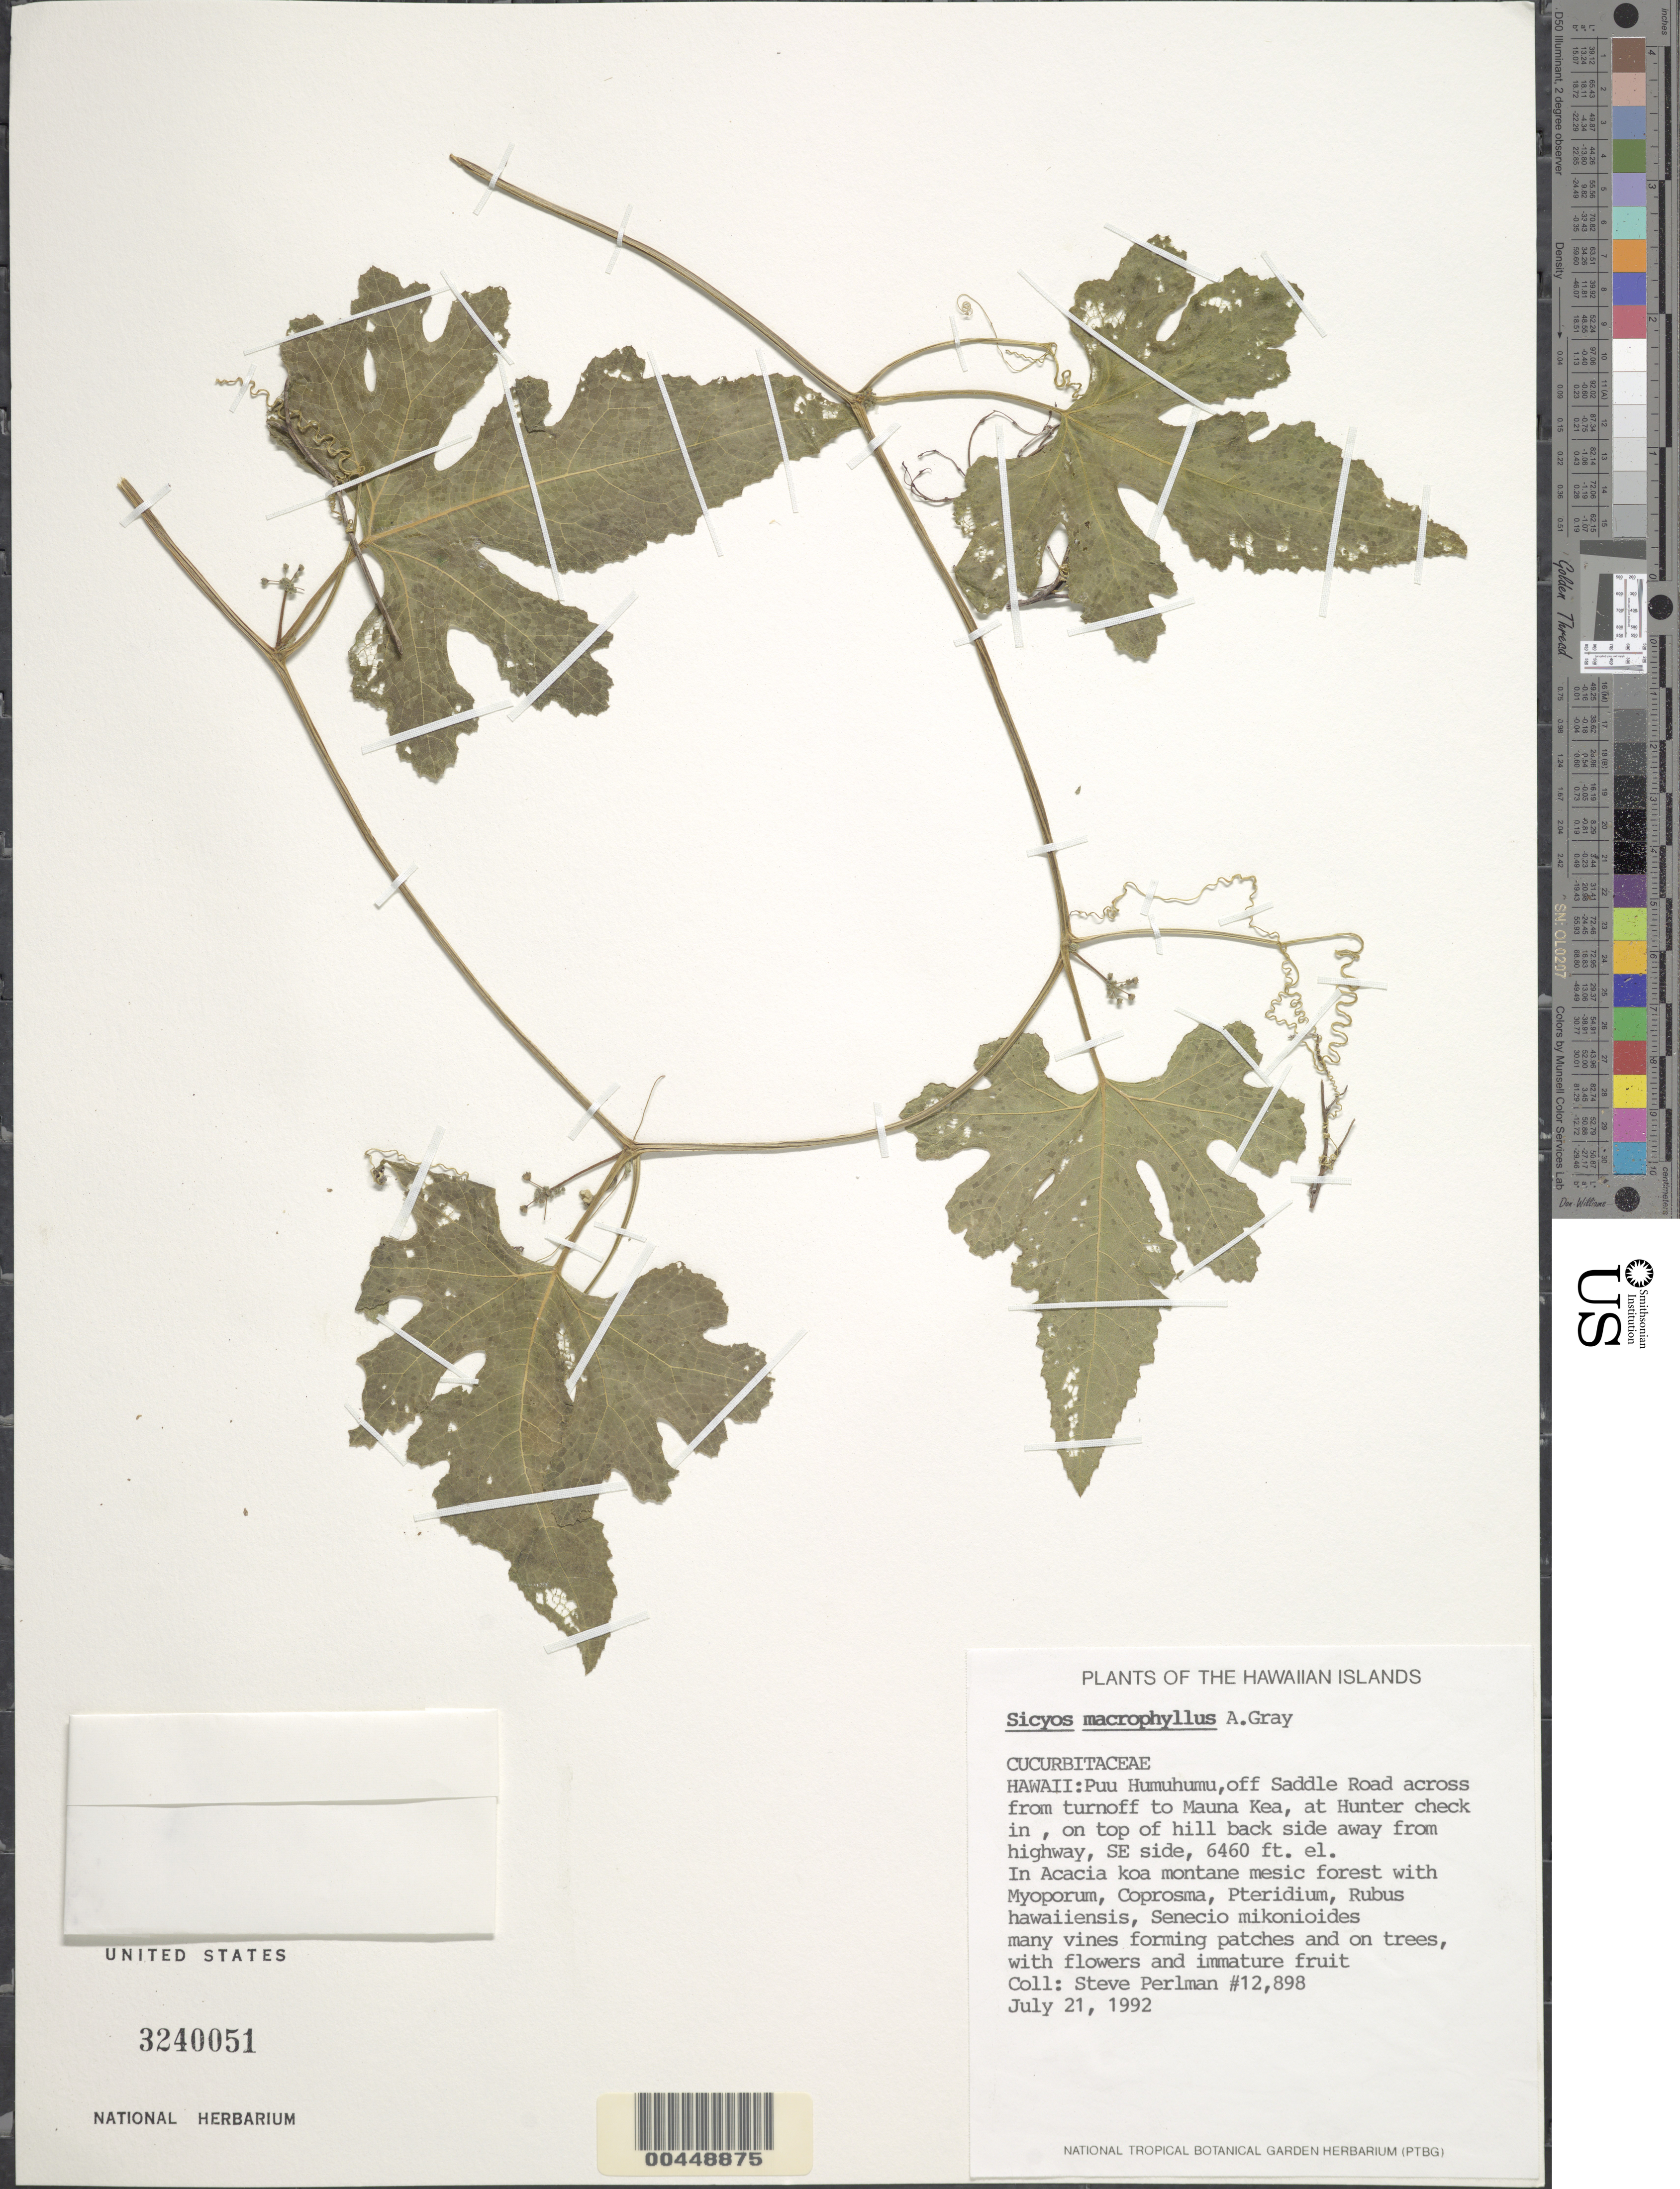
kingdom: Plantae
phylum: Tracheophyta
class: Magnoliopsida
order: Cucurbitales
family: Cucurbitaceae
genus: Sicyos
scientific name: Sicyos macrophyllus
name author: A. Gray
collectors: S. P. Perlman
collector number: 12898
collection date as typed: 21 Jul 1992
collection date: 1992-07-21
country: United States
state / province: Hawaii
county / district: Hawaii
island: Hawaii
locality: Puu Humuhumu, off Saddle Rd acoross from turnoff to Mauna Kea, at Hunter check in, ontop of hill back side away from hwy, SE sid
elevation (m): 1969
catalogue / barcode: US 3240051